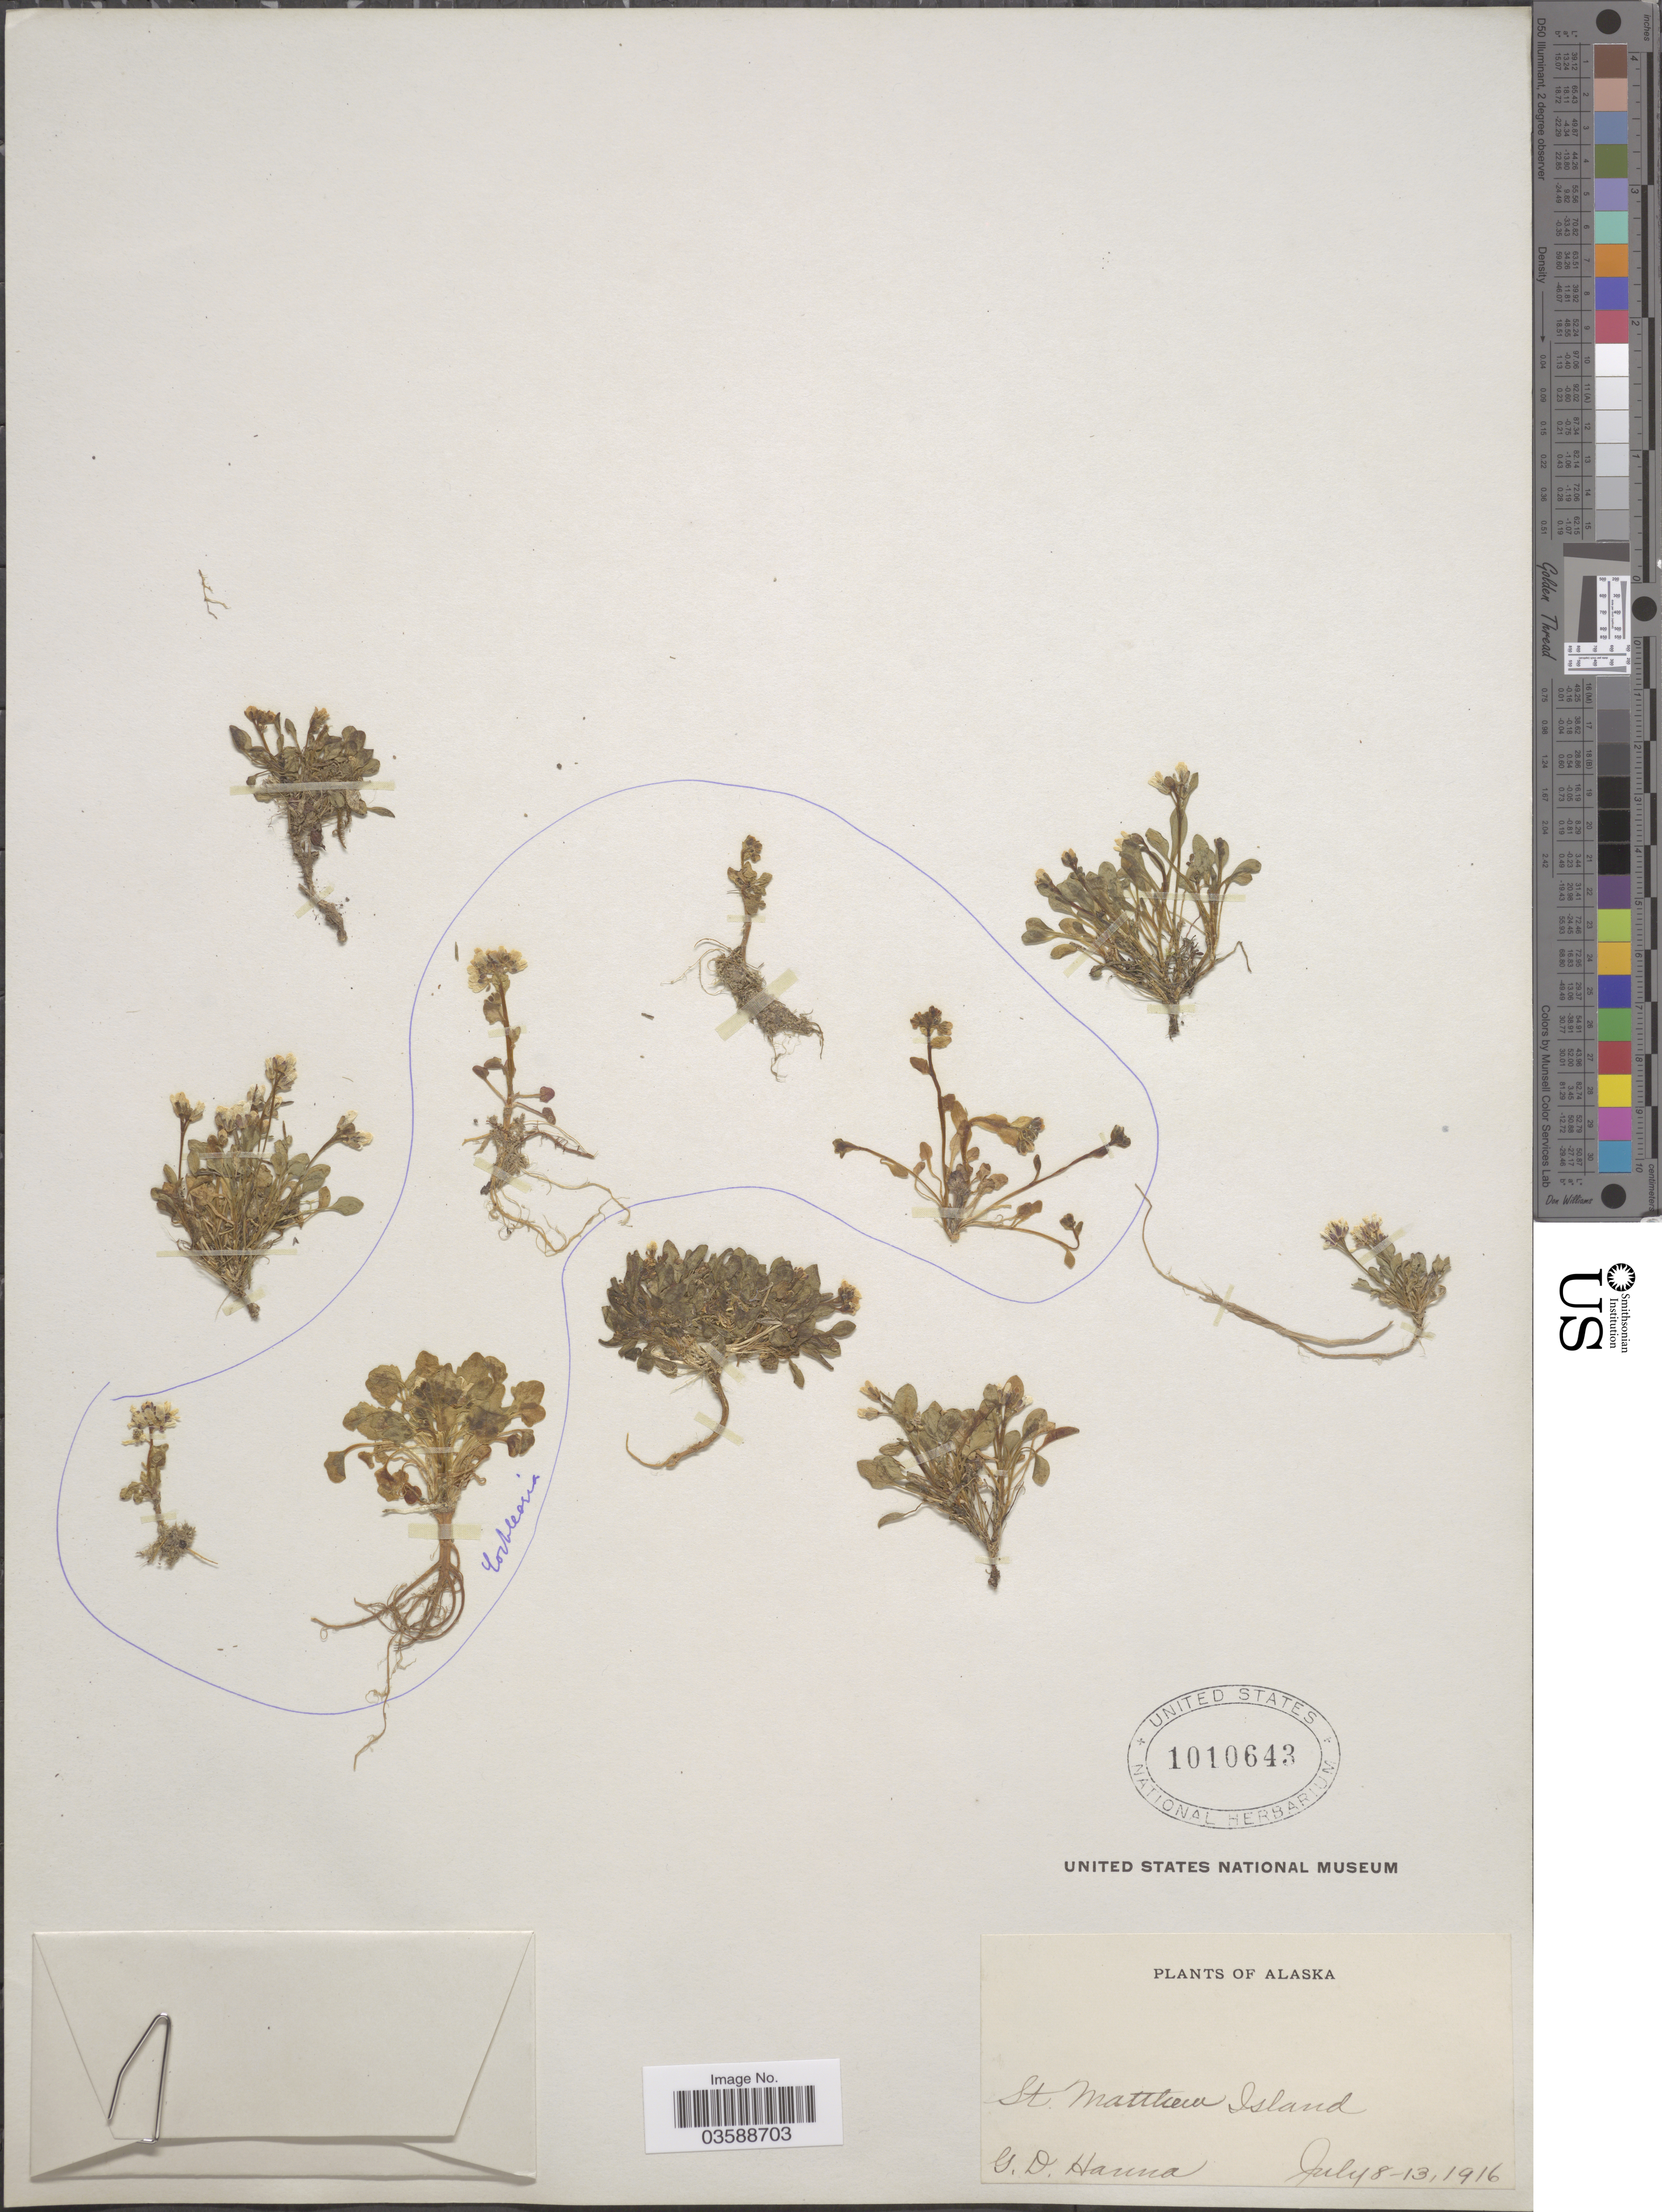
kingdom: Plantae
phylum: Tracheophyta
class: Magnoliopsida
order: Brassicales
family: Brassicaceae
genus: Cardamine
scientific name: Cardamine bellidifolia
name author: L.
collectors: G. D. Hanna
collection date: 1916-07-08/1916-07-13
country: United States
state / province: Alaska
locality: St. Matthew Island.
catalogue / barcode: US 1010643